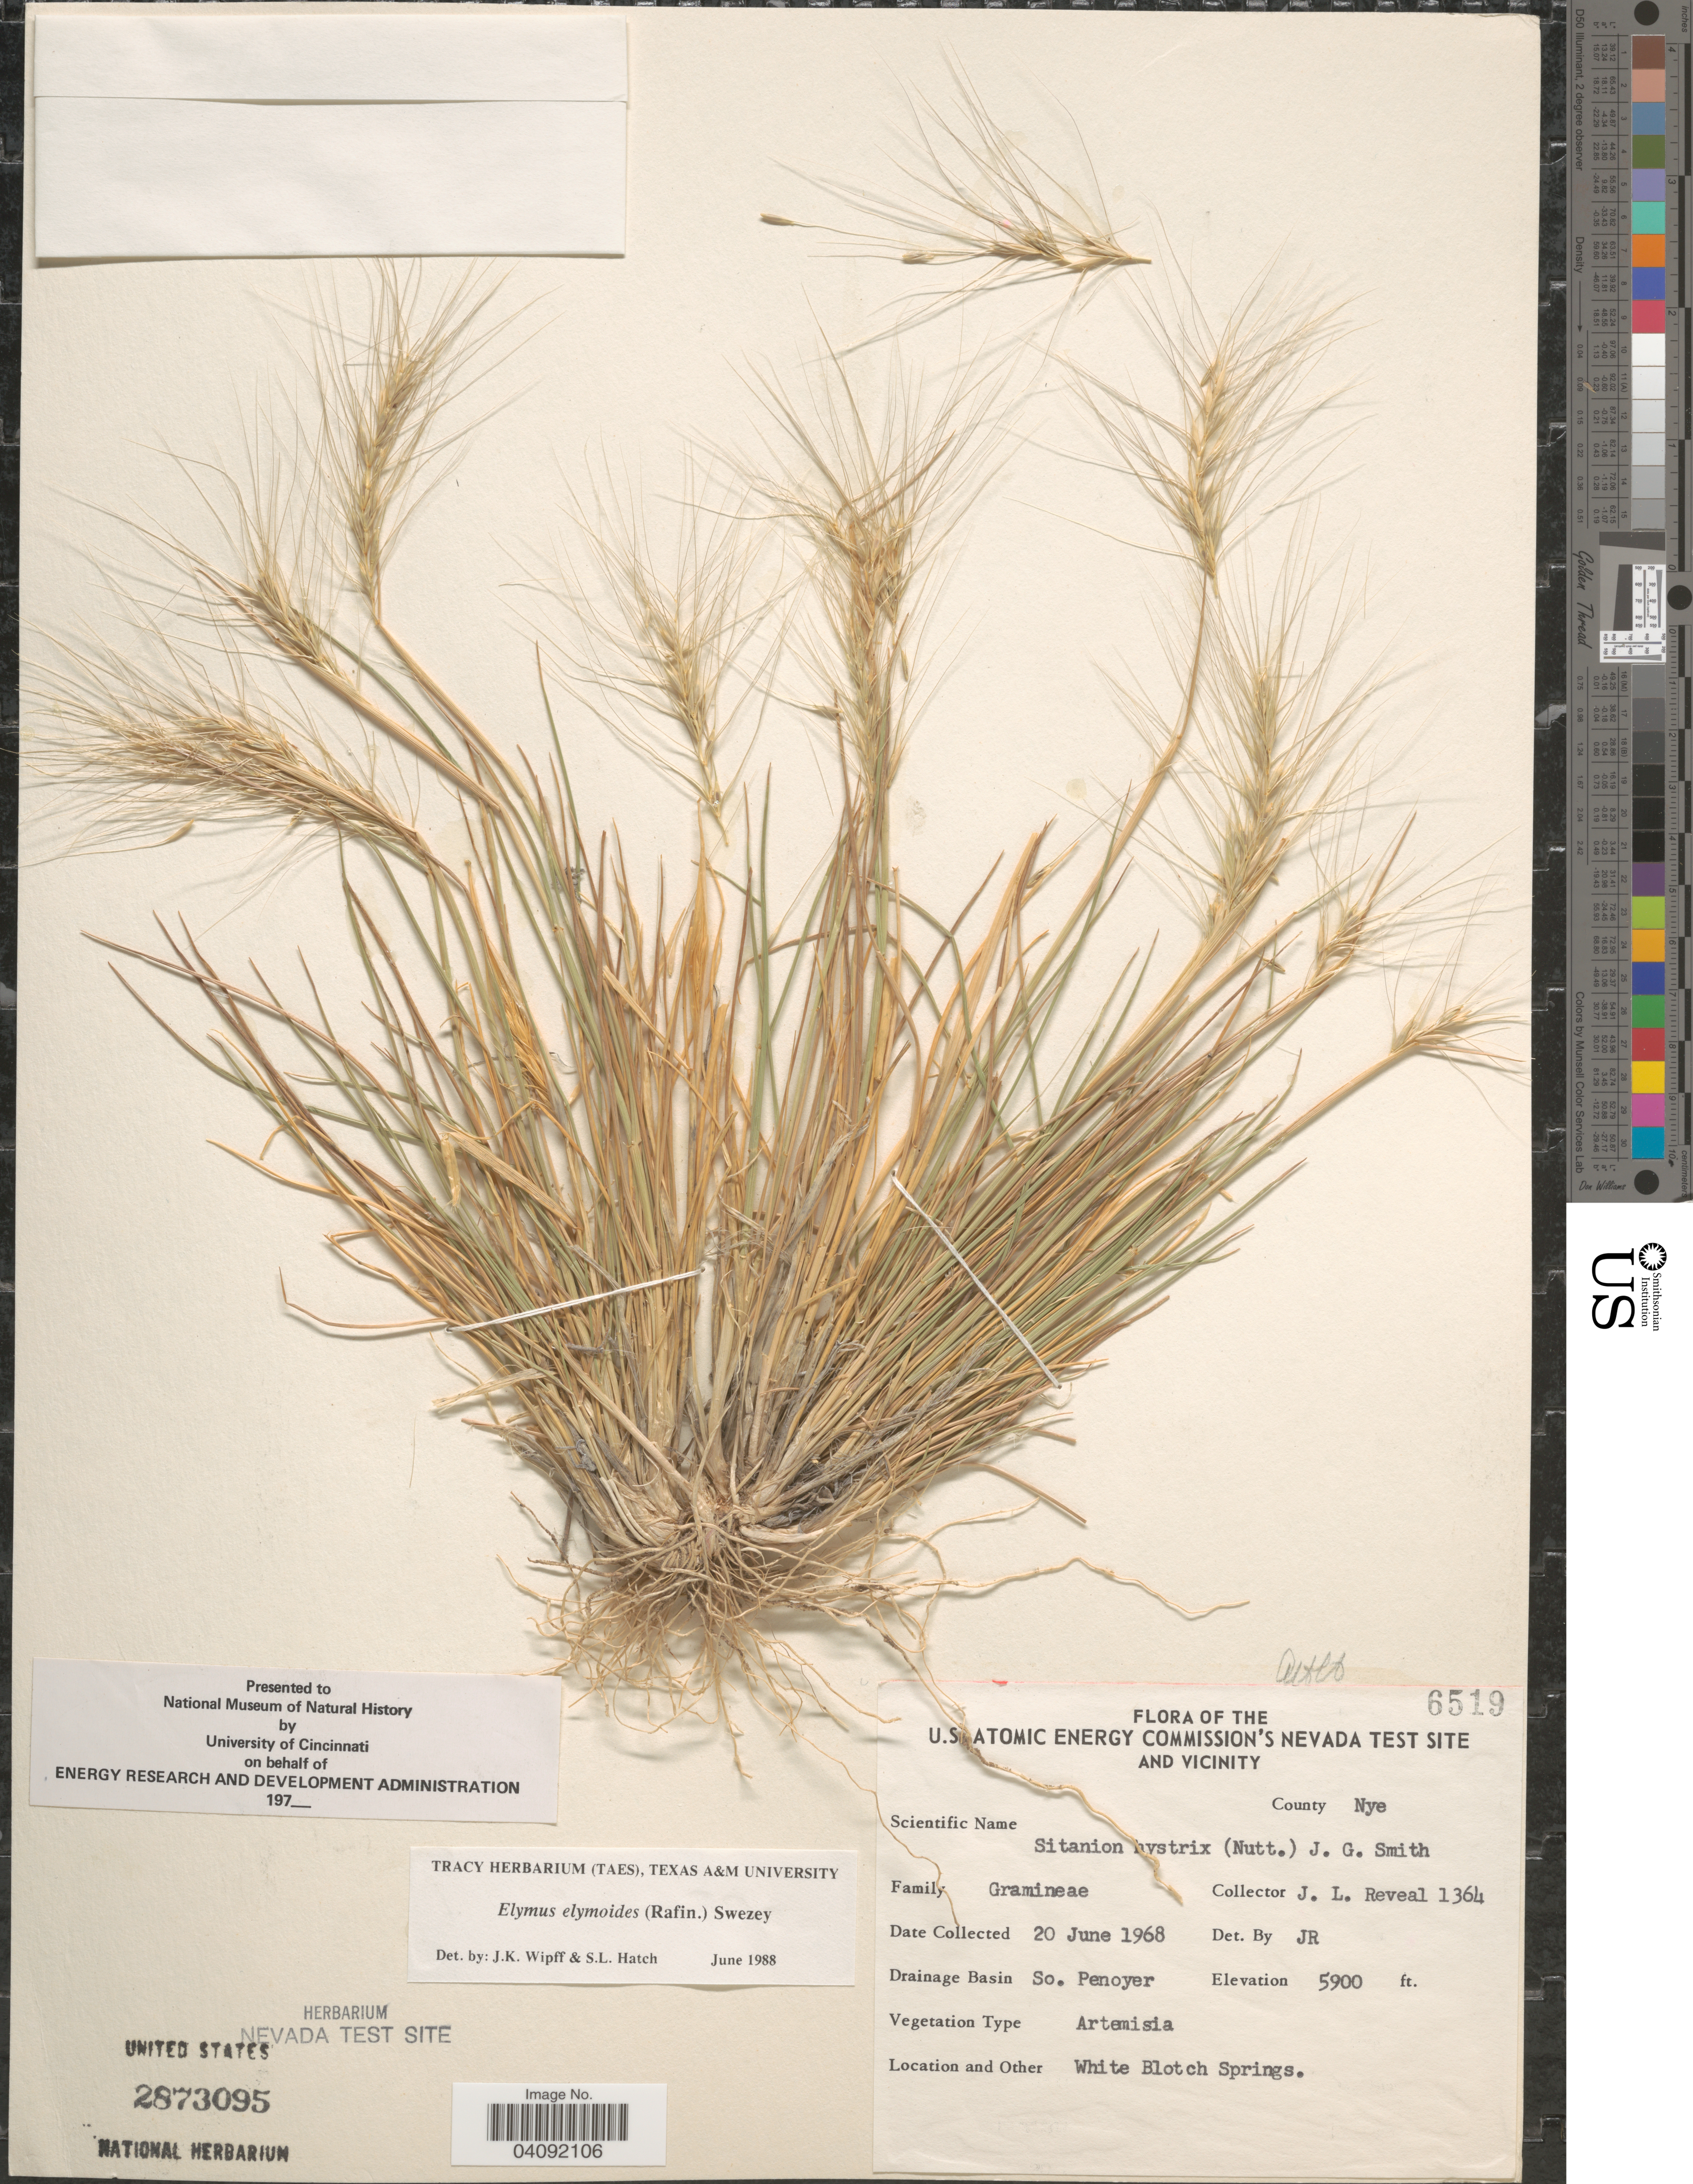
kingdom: Plantae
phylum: Tracheophyta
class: Liliopsida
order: Poales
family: Poaceae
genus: Elymus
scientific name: Elymus elymoides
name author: (Raf.) Swezey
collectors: J. L. Reveal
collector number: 1364/6519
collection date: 1968-06-20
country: United States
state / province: Nevada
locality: The U.S. Atomic Energy Commission's Nevada Test Site and Vicinity. County Nye. Drainage Basin So. Penoyer. White Blotch Springs.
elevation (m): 1798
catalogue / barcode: US 2873095